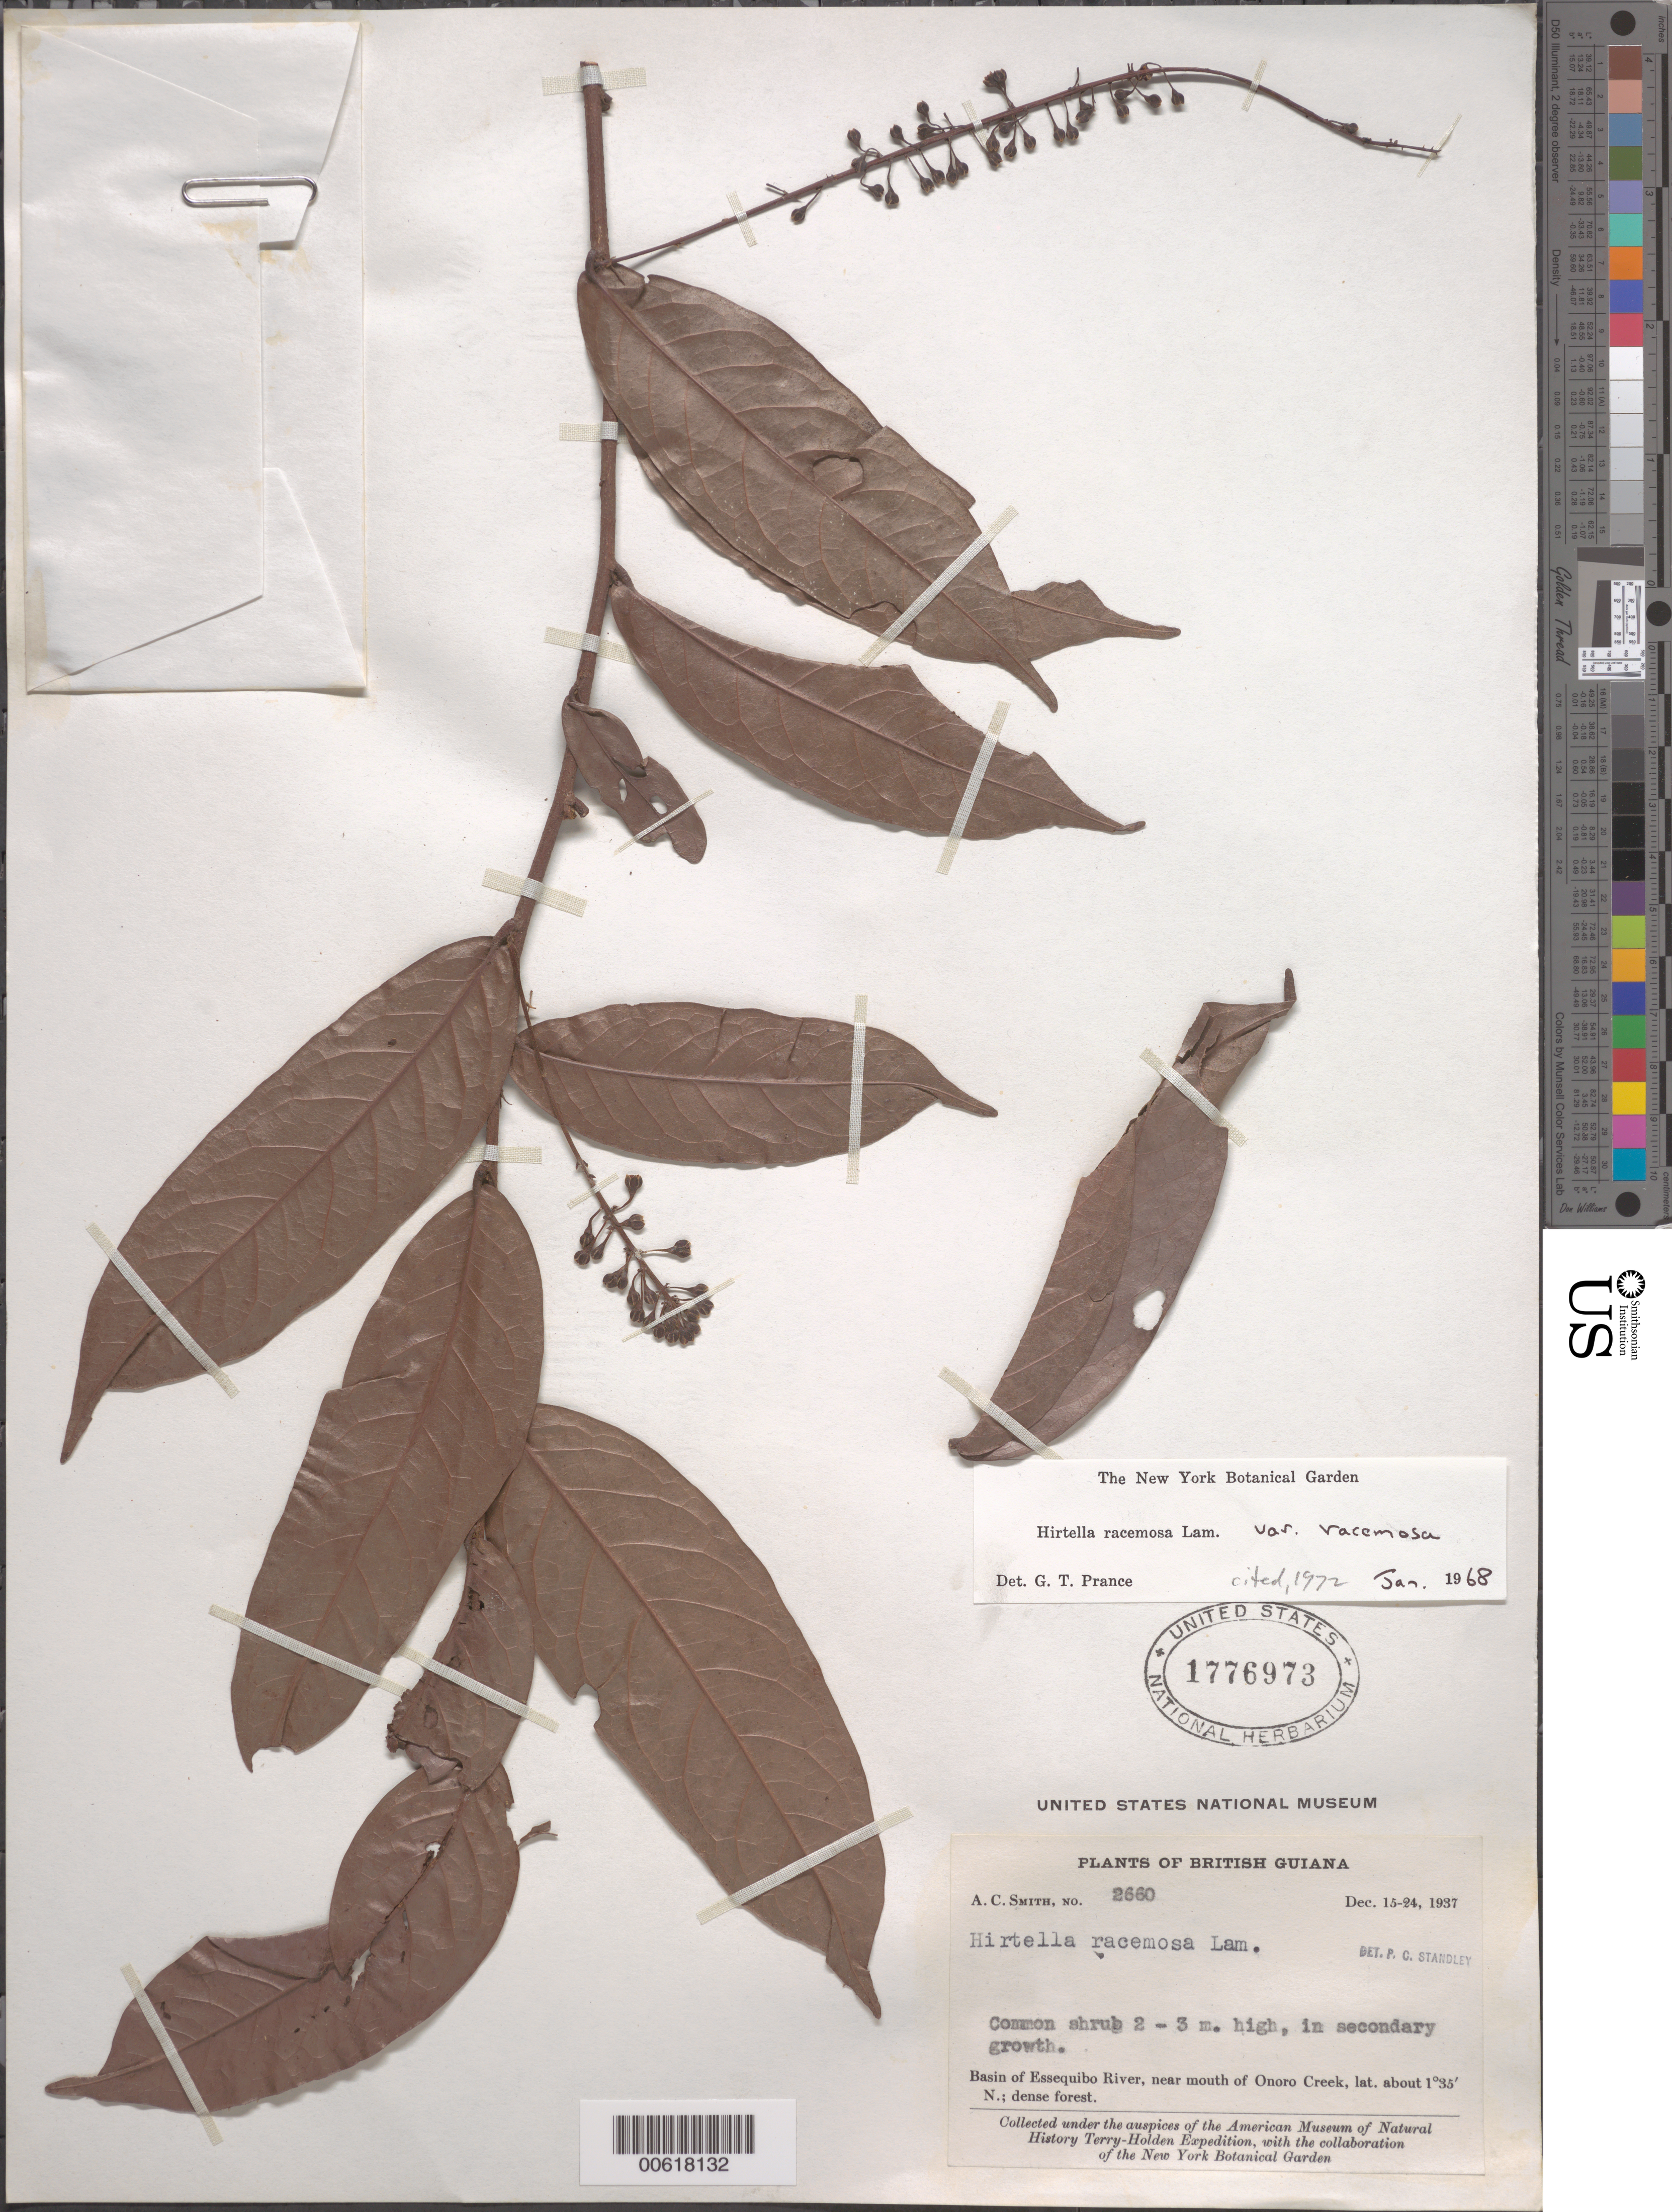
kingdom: Plantae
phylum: Tracheophyta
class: Magnoliopsida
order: Malpighiales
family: Chrysobalanaceae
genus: Hirtella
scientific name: Hirtella racemosa var. racemosa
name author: Lam.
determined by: Prance, G. T.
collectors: A. C. Smith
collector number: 2660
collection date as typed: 15-Dec-37 to 24-Dec-37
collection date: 1937-12-15/1937-12-24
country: Guyana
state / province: U. Takutu-U. Essequibo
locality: Onoro Creek (near mouth), Essequibo River basin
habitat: Dense forest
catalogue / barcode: US 1776973